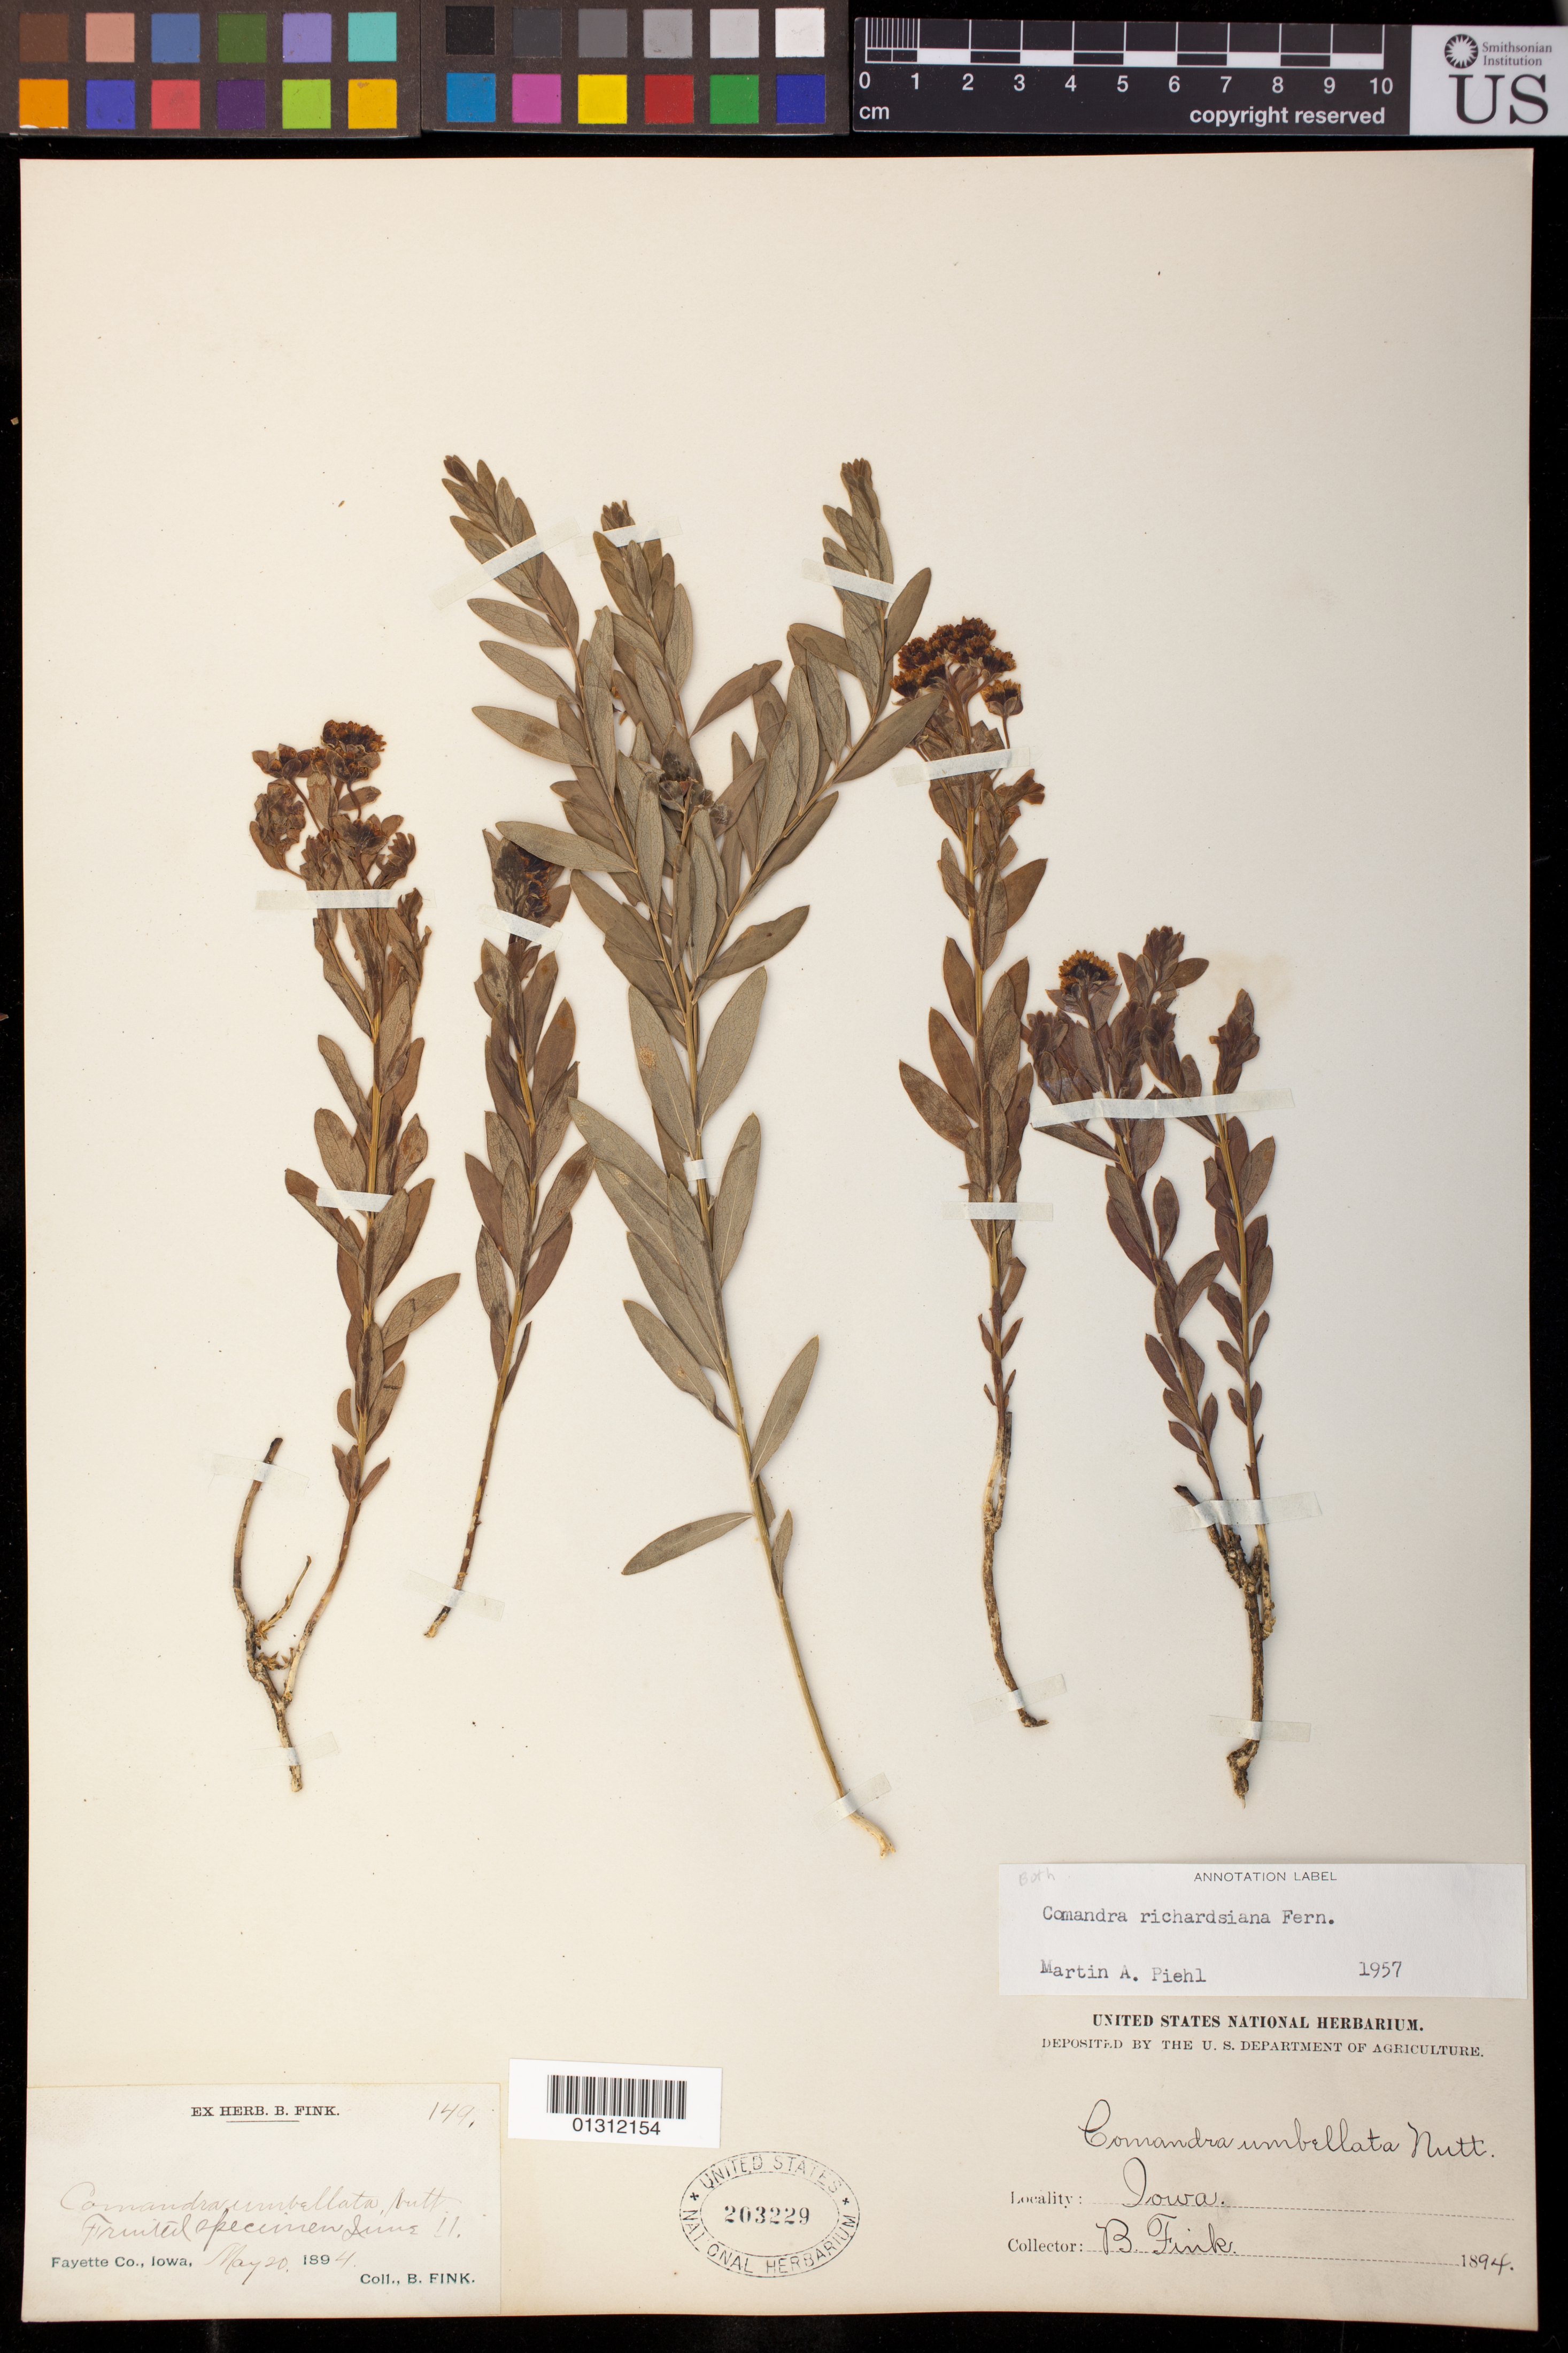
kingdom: Plantae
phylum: Tracheophyta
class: Magnoliopsida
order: Santalales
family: Comandraceae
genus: Comandra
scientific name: Comandra richardsiana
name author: Fernald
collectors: B. Fink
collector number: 149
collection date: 1894-05-20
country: United States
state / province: Iowa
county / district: Fayette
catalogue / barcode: US 203229